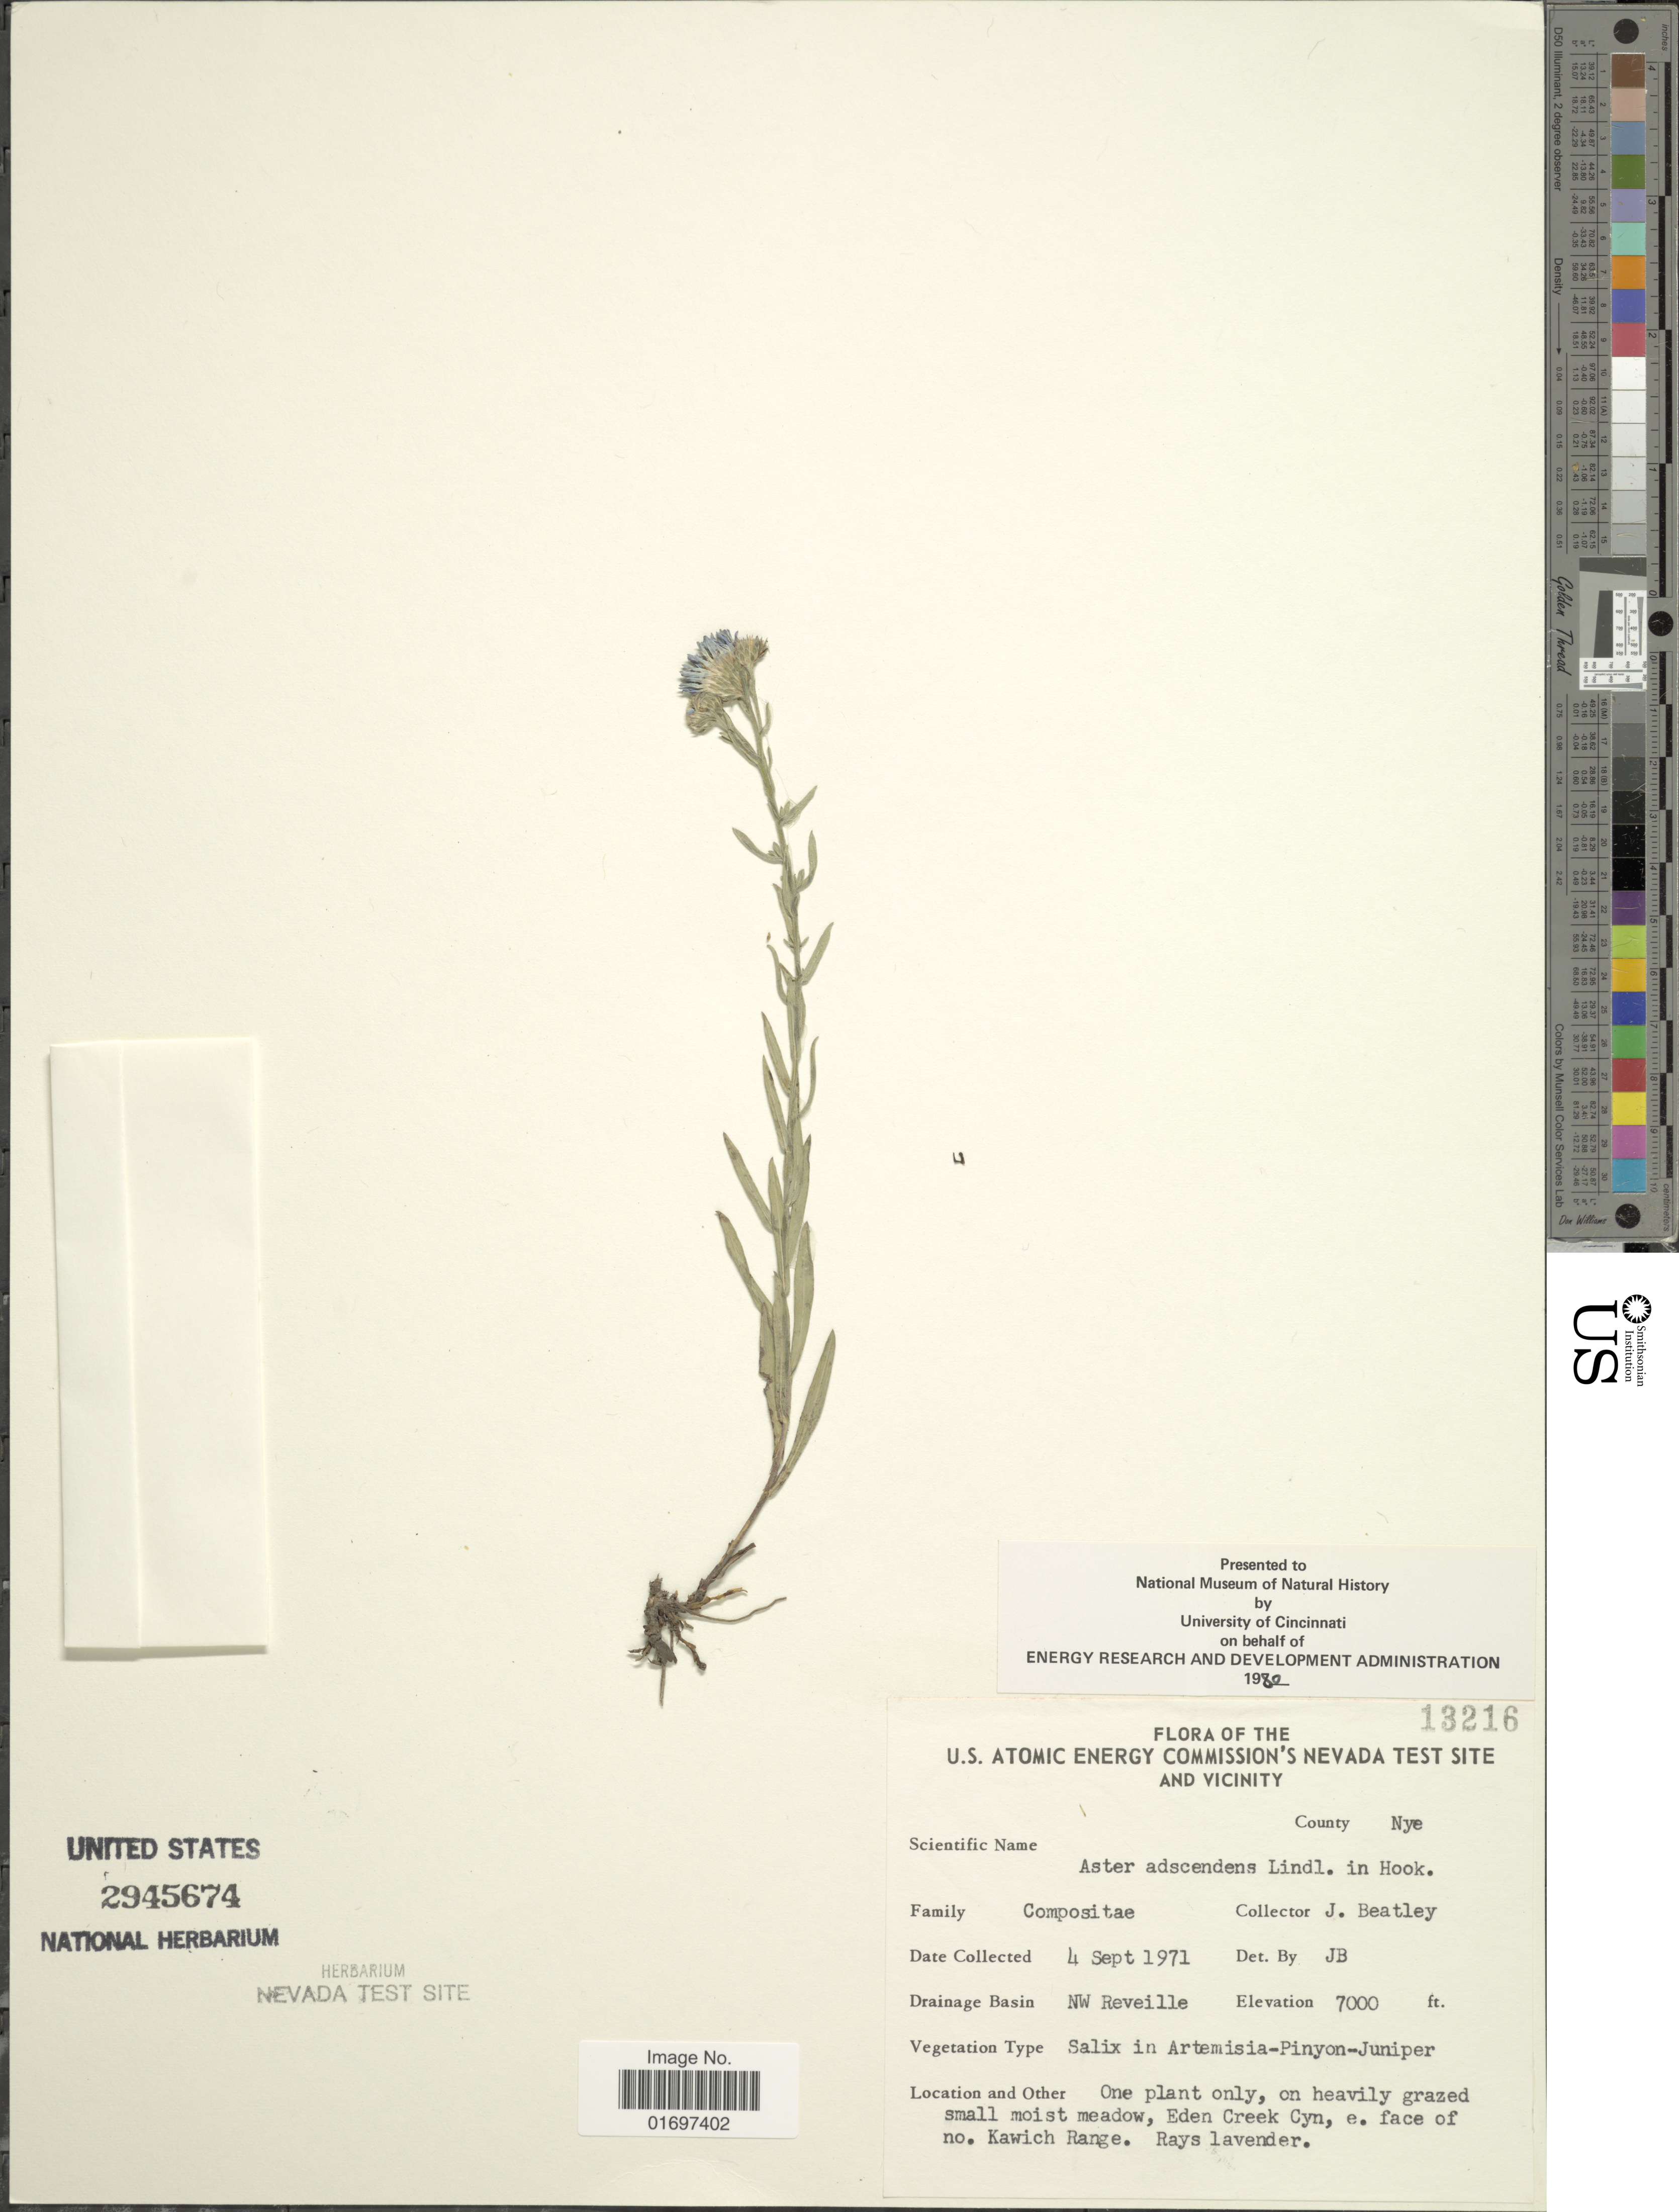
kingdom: Plantae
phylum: Tracheophyta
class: Magnoliopsida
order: Asterales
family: Asteraceae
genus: Symphyotrichum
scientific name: Symphyotrichum ascendens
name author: (Lindl.) G.L. Nesom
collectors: J. C. Beatley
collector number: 13216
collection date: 1971-09-04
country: United States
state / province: Nevada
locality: U.S. Atomic Energy Commission's Nevada test site and vicinity. County Nye. NW Reveille. One plant only, on heavily grazed small moist meadow, Eden Creek Cyn, e. face of no. Kawich Range. Rays lavender.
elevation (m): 2134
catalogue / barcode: US 2945674